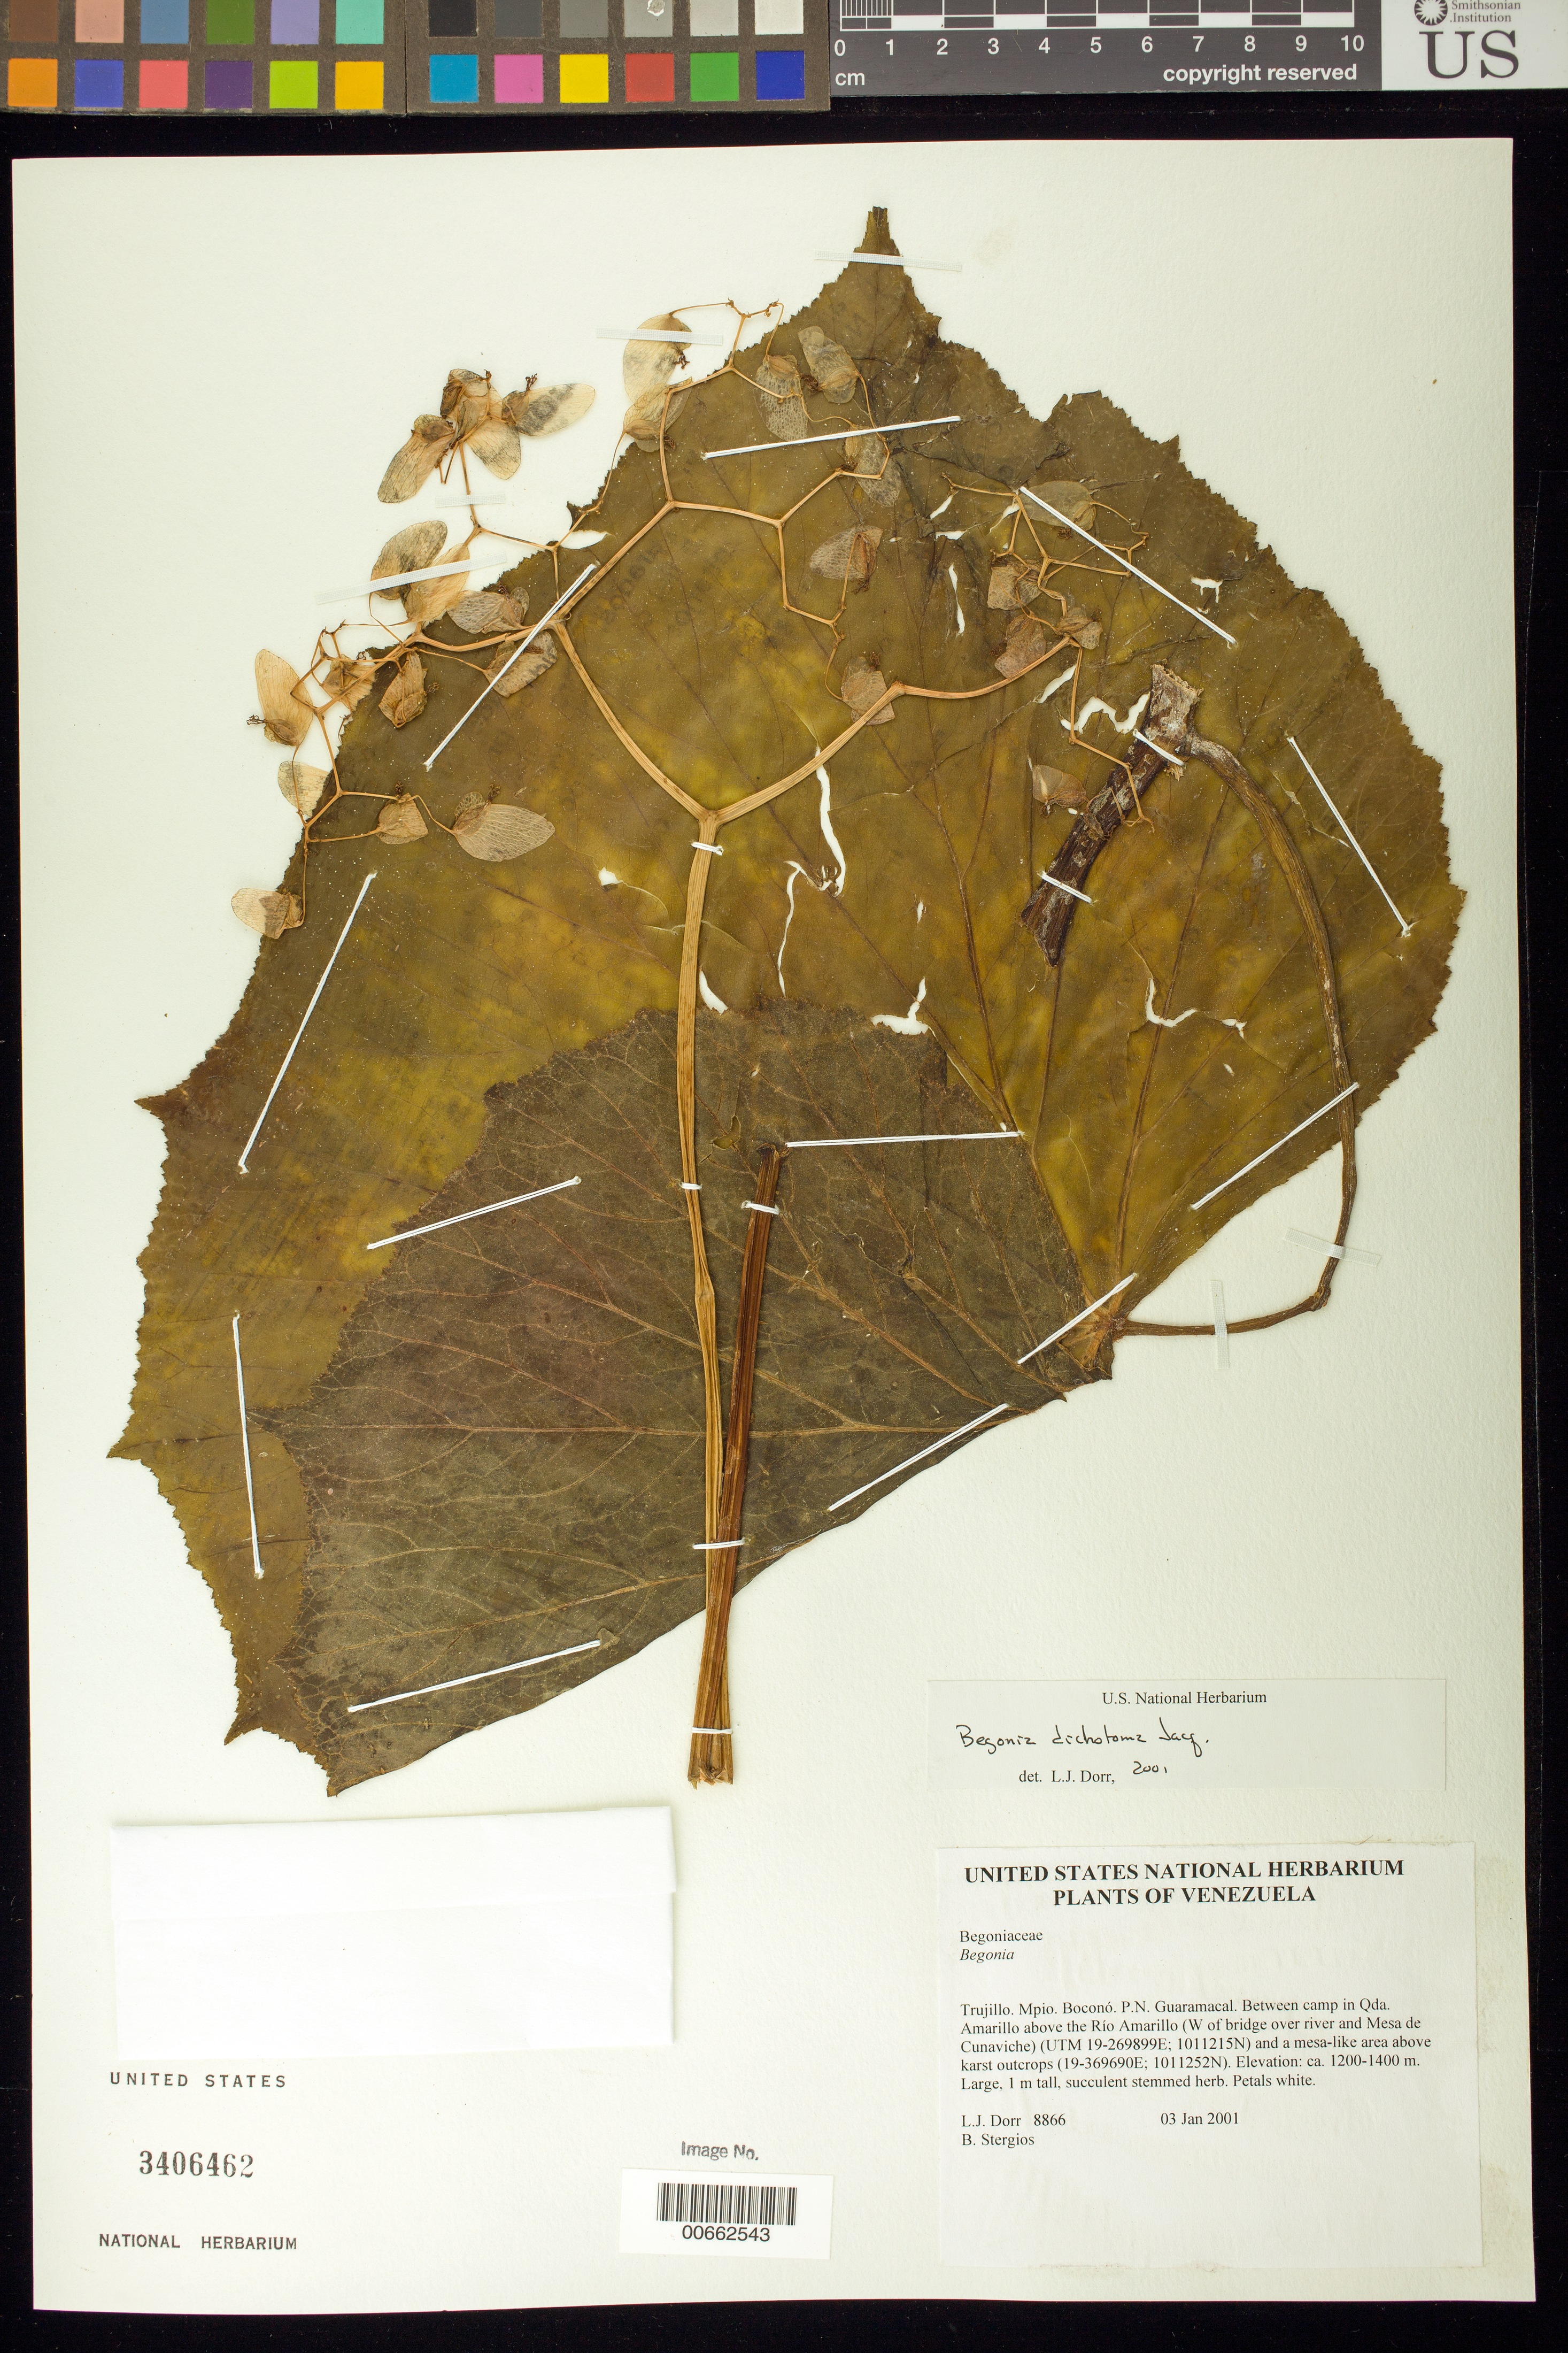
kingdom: Plantae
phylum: Tracheophyta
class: Magnoliopsida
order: Cucurbitales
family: Begoniaceae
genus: Begonia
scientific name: Begonia dichotoma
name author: Jacq.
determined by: Dorr, L. J., (BOT), Smithsonian Institution - National Museum of Natural History (UNITED STATES)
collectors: L. J. Dorr & B. G. Stergios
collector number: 8866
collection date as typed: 03 Jan 2001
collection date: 2001-01-03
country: Venezuela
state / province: Trujillo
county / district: Boconó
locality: Parque Nacional Guaramacal. Between camp in Qda Amarillo above Río Amarillo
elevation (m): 1200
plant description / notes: CTES, PORT, US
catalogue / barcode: US 3406462